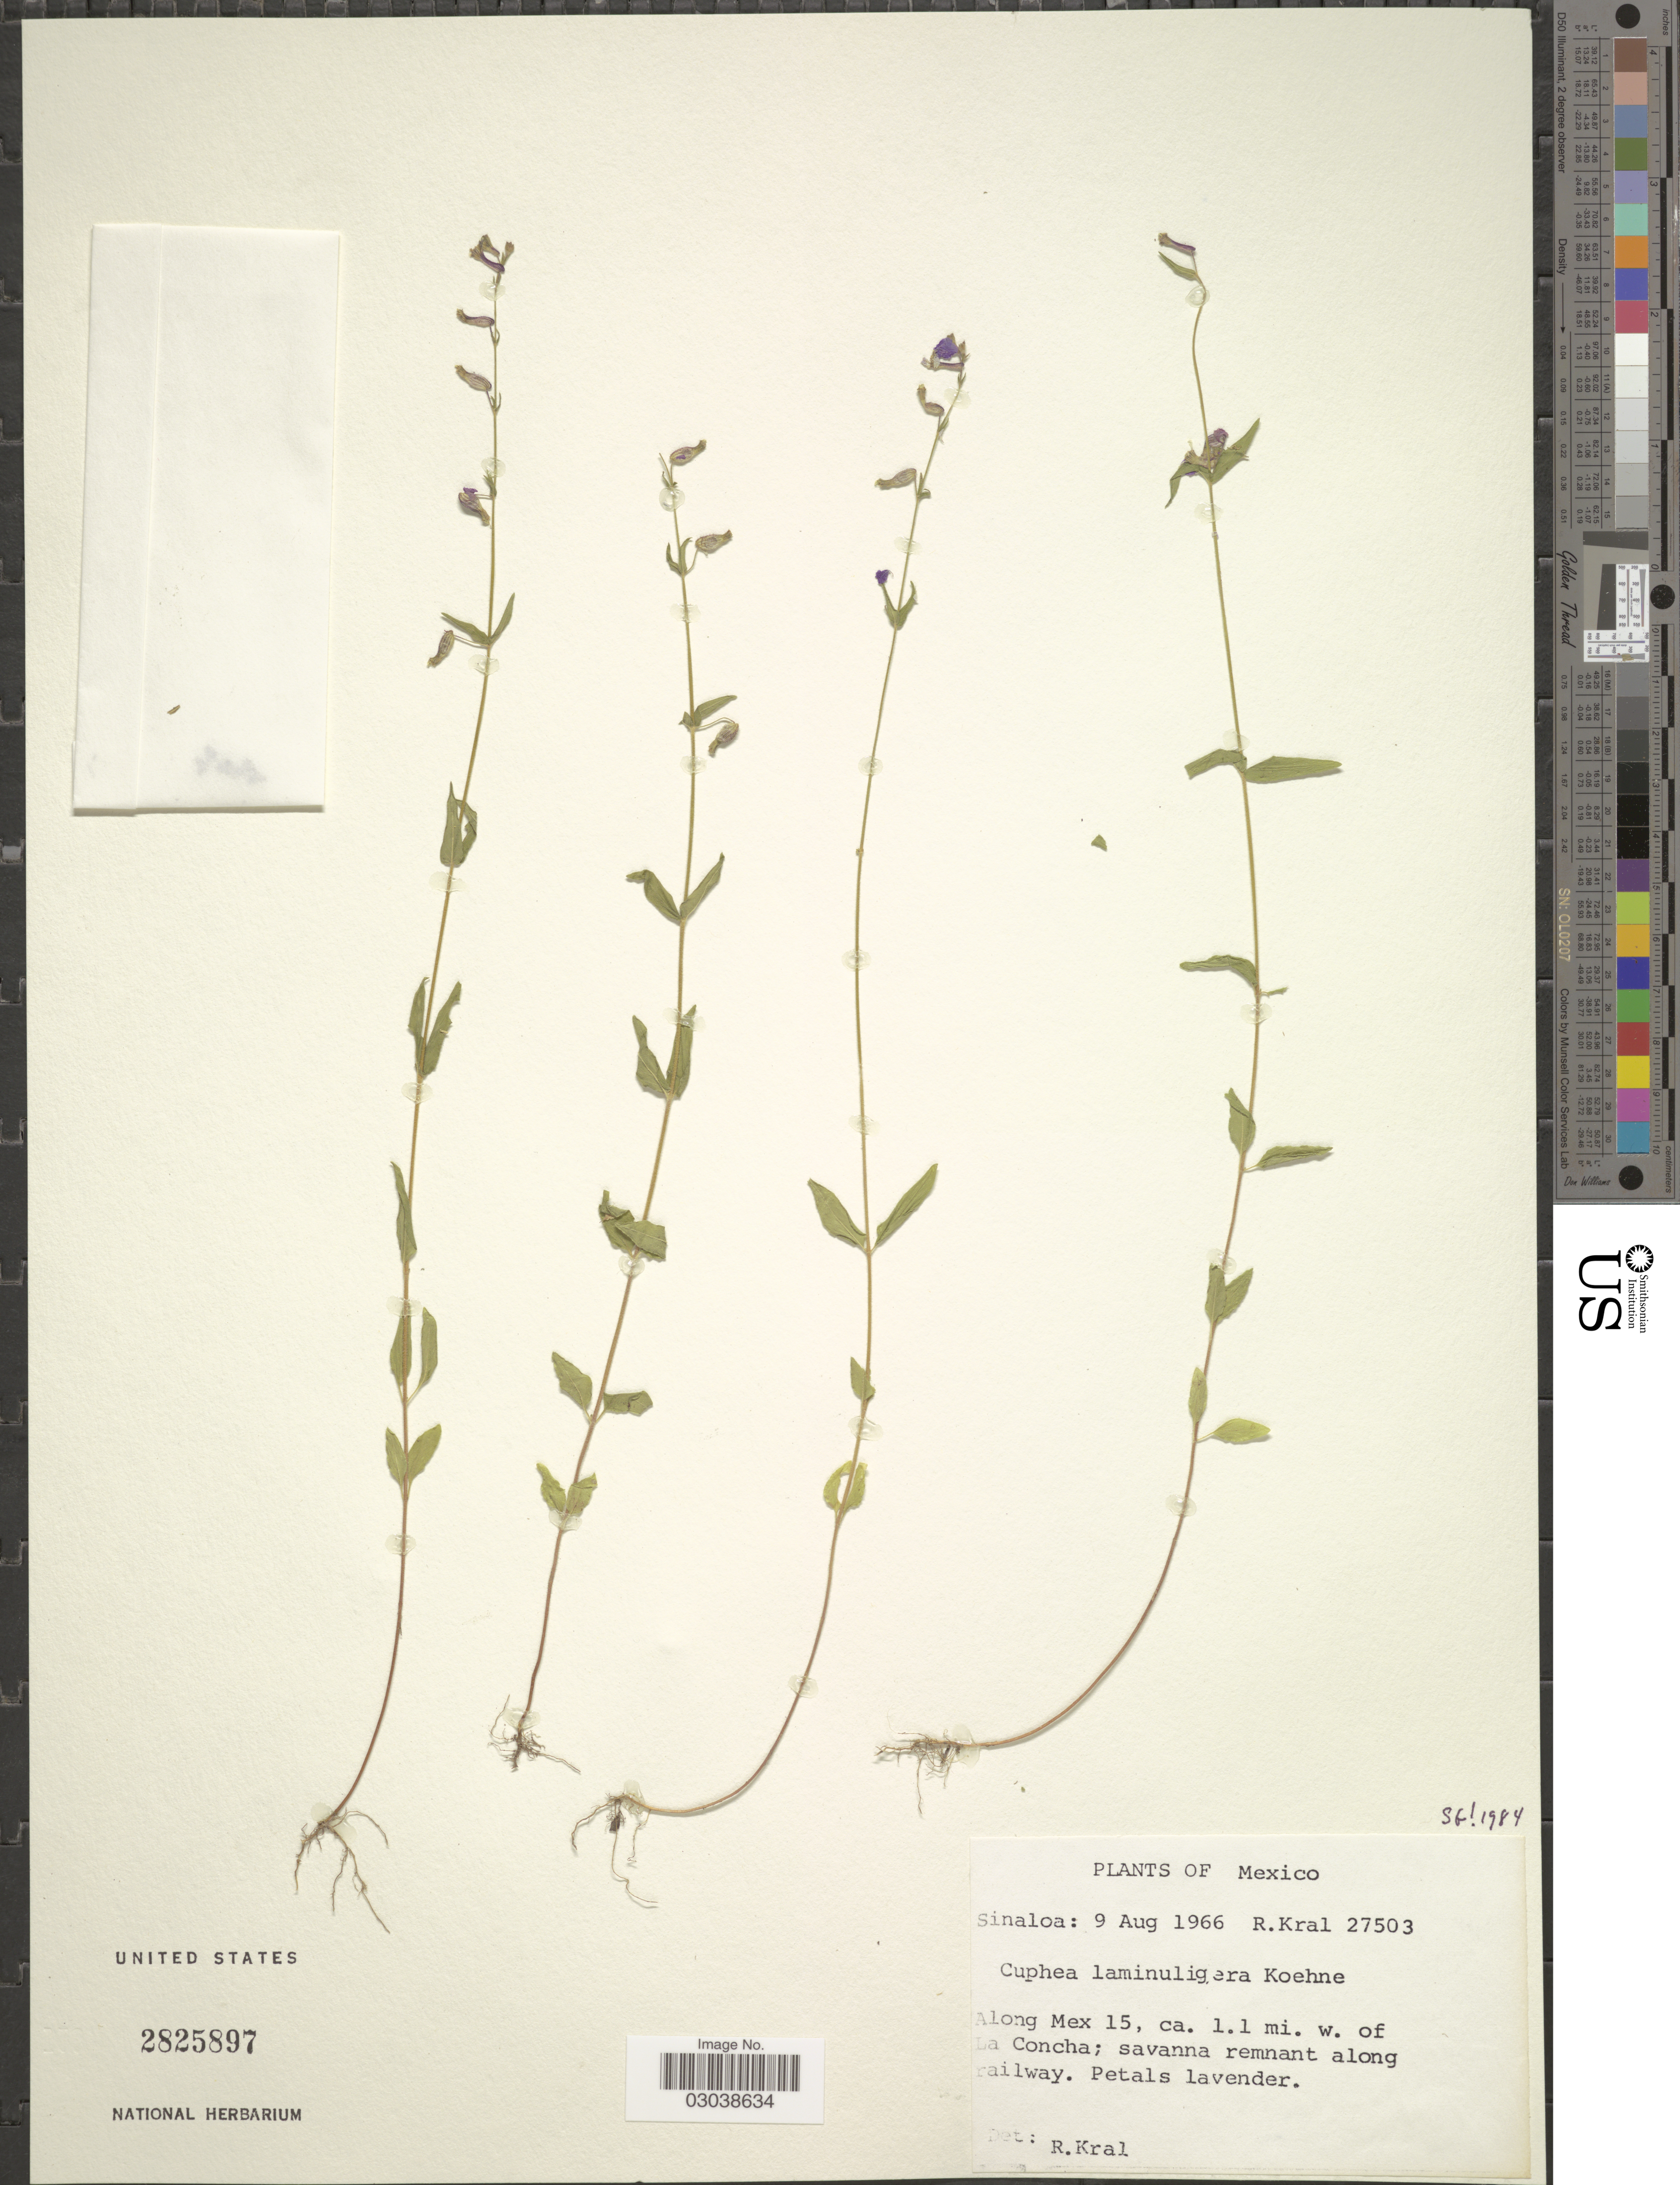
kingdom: Plantae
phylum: Tracheophyta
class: Magnoliopsida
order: Myrtales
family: Lythraceae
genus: Cuphea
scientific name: Cuphea laminuligera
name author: Koehne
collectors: R. Kral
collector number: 27503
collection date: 1966-08-09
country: Mexico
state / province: Sinaloa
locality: Along Mex 15, ca. 1.1 mi. w. of La Concha.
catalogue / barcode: US 2825897